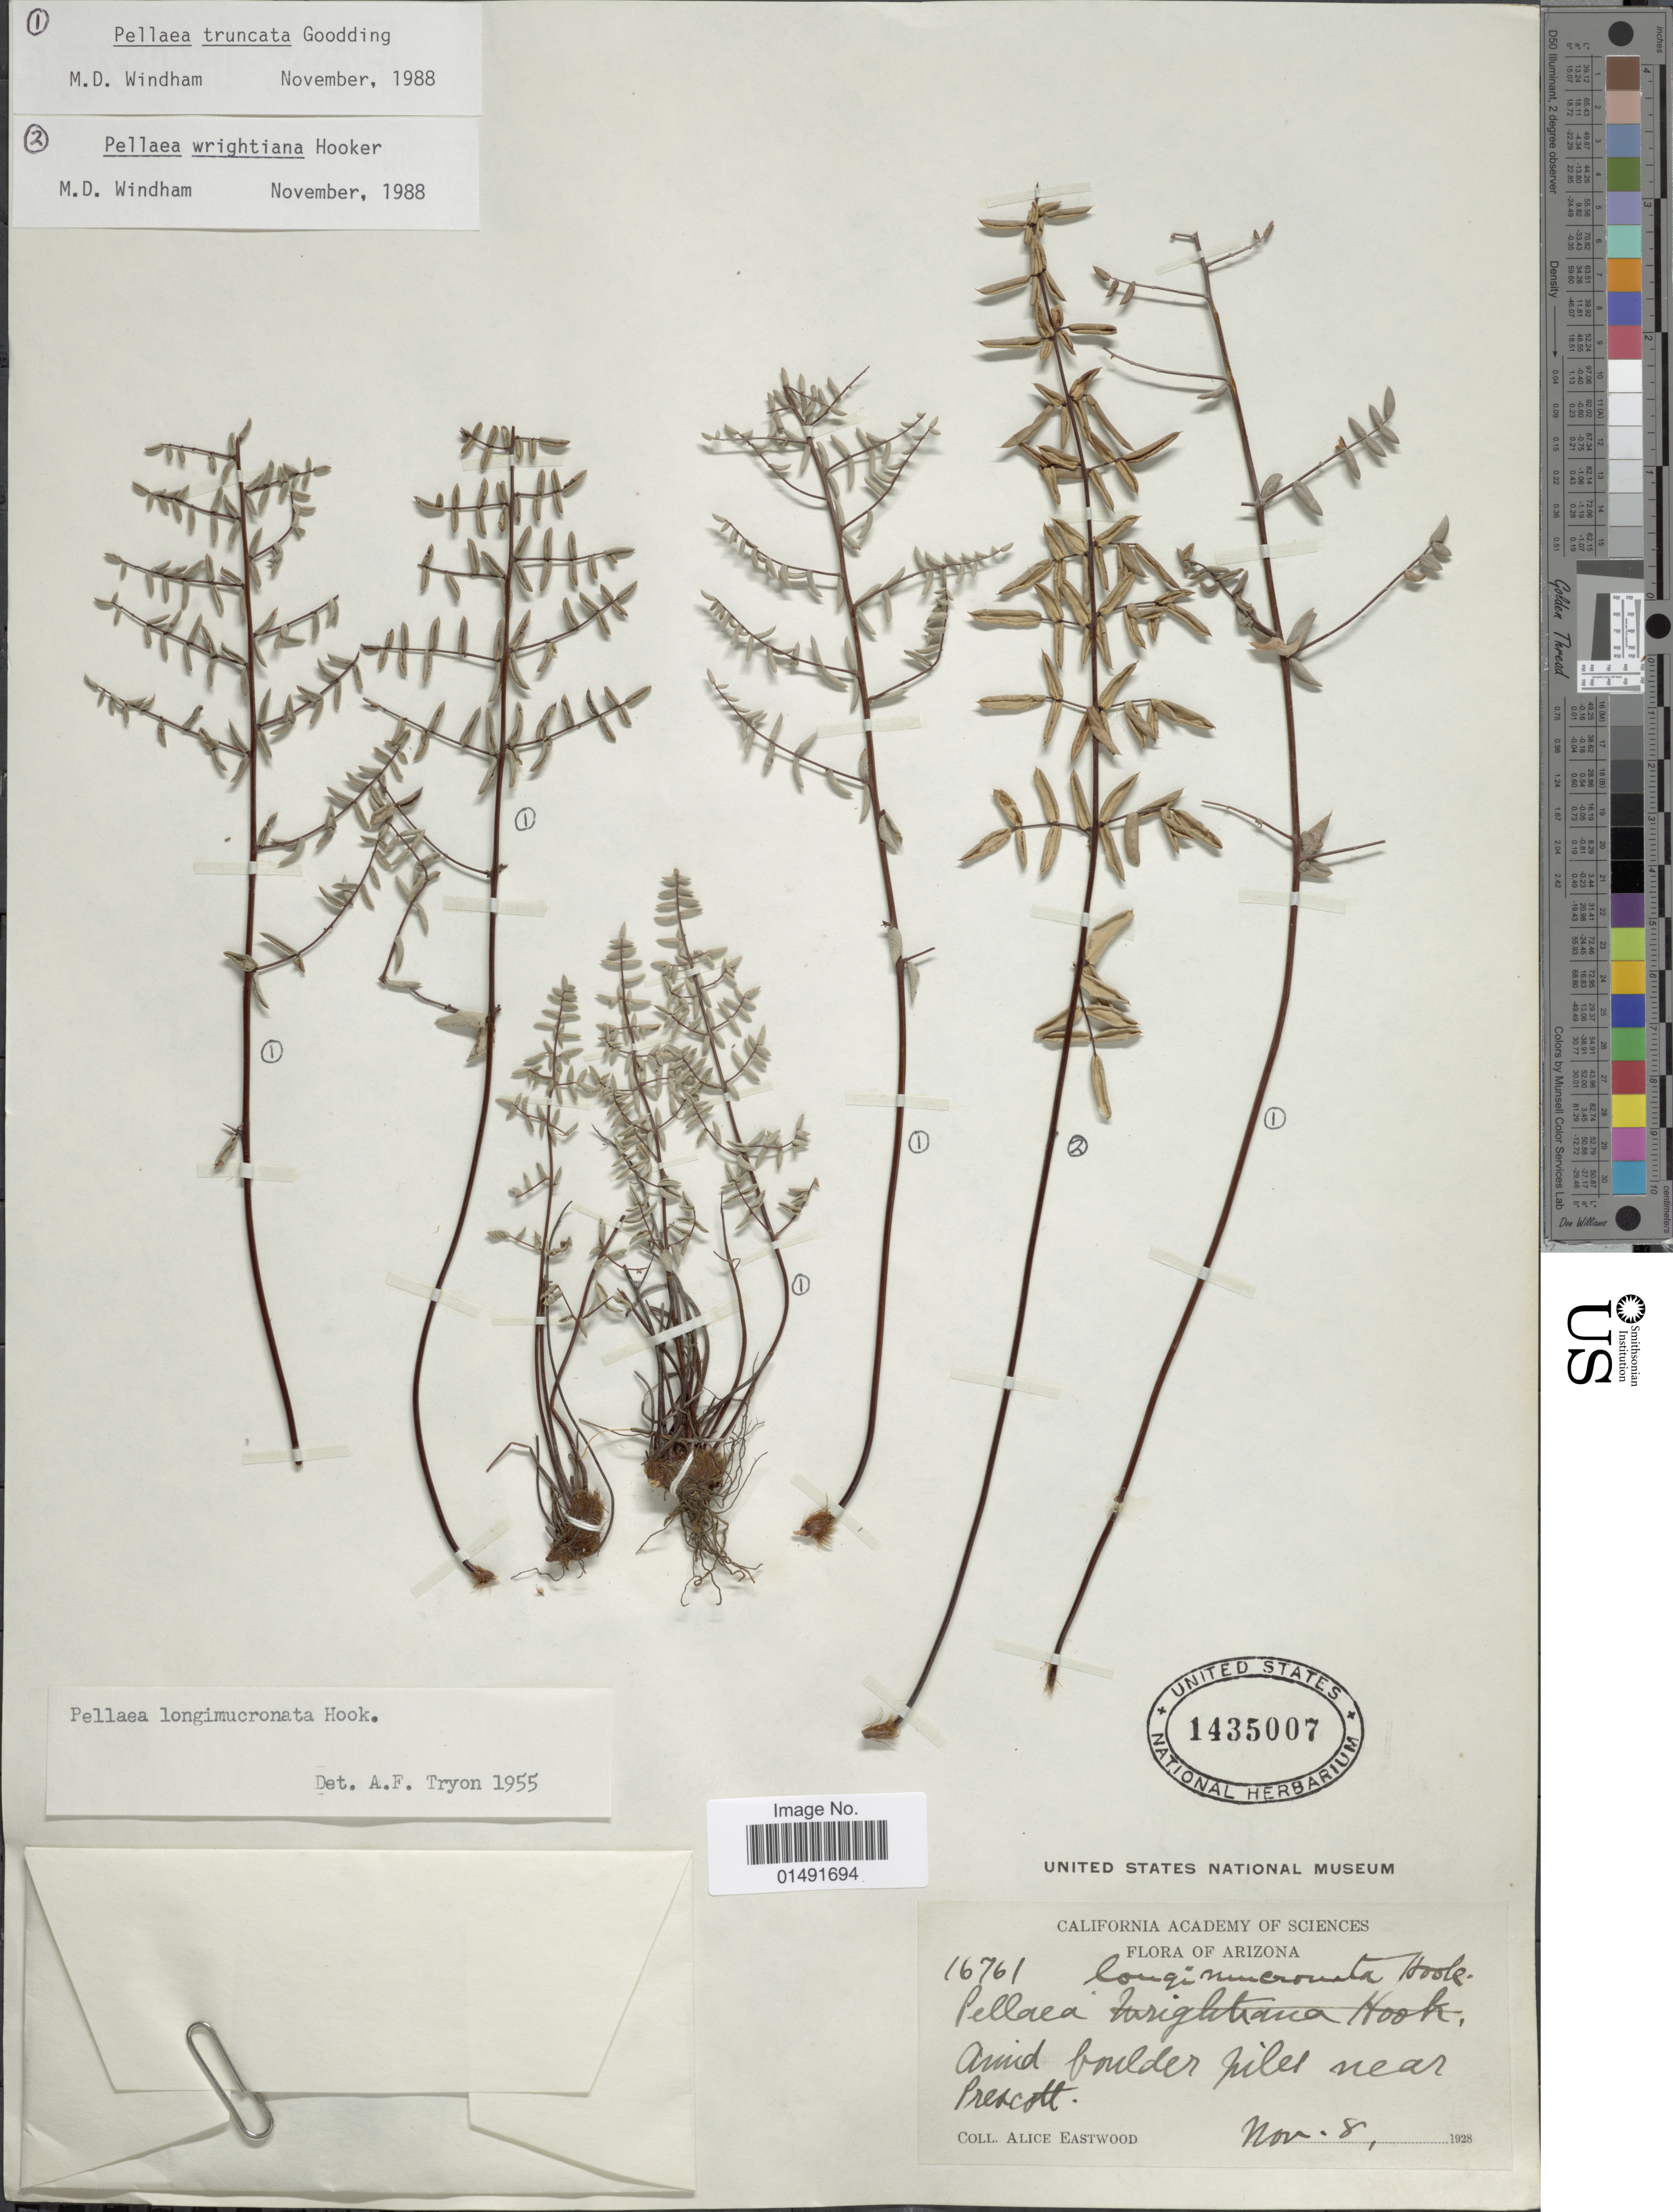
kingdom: Plantae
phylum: Tracheophyta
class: Polypodiopsida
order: Polypodiales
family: Pteridaceae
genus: Pellaea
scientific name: Pellaea truncata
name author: Goodd.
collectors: A. Eastwood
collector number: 16761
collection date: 1928-11-08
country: United States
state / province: Arizona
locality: Amid boulder piles near Prescott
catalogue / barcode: US 1435007